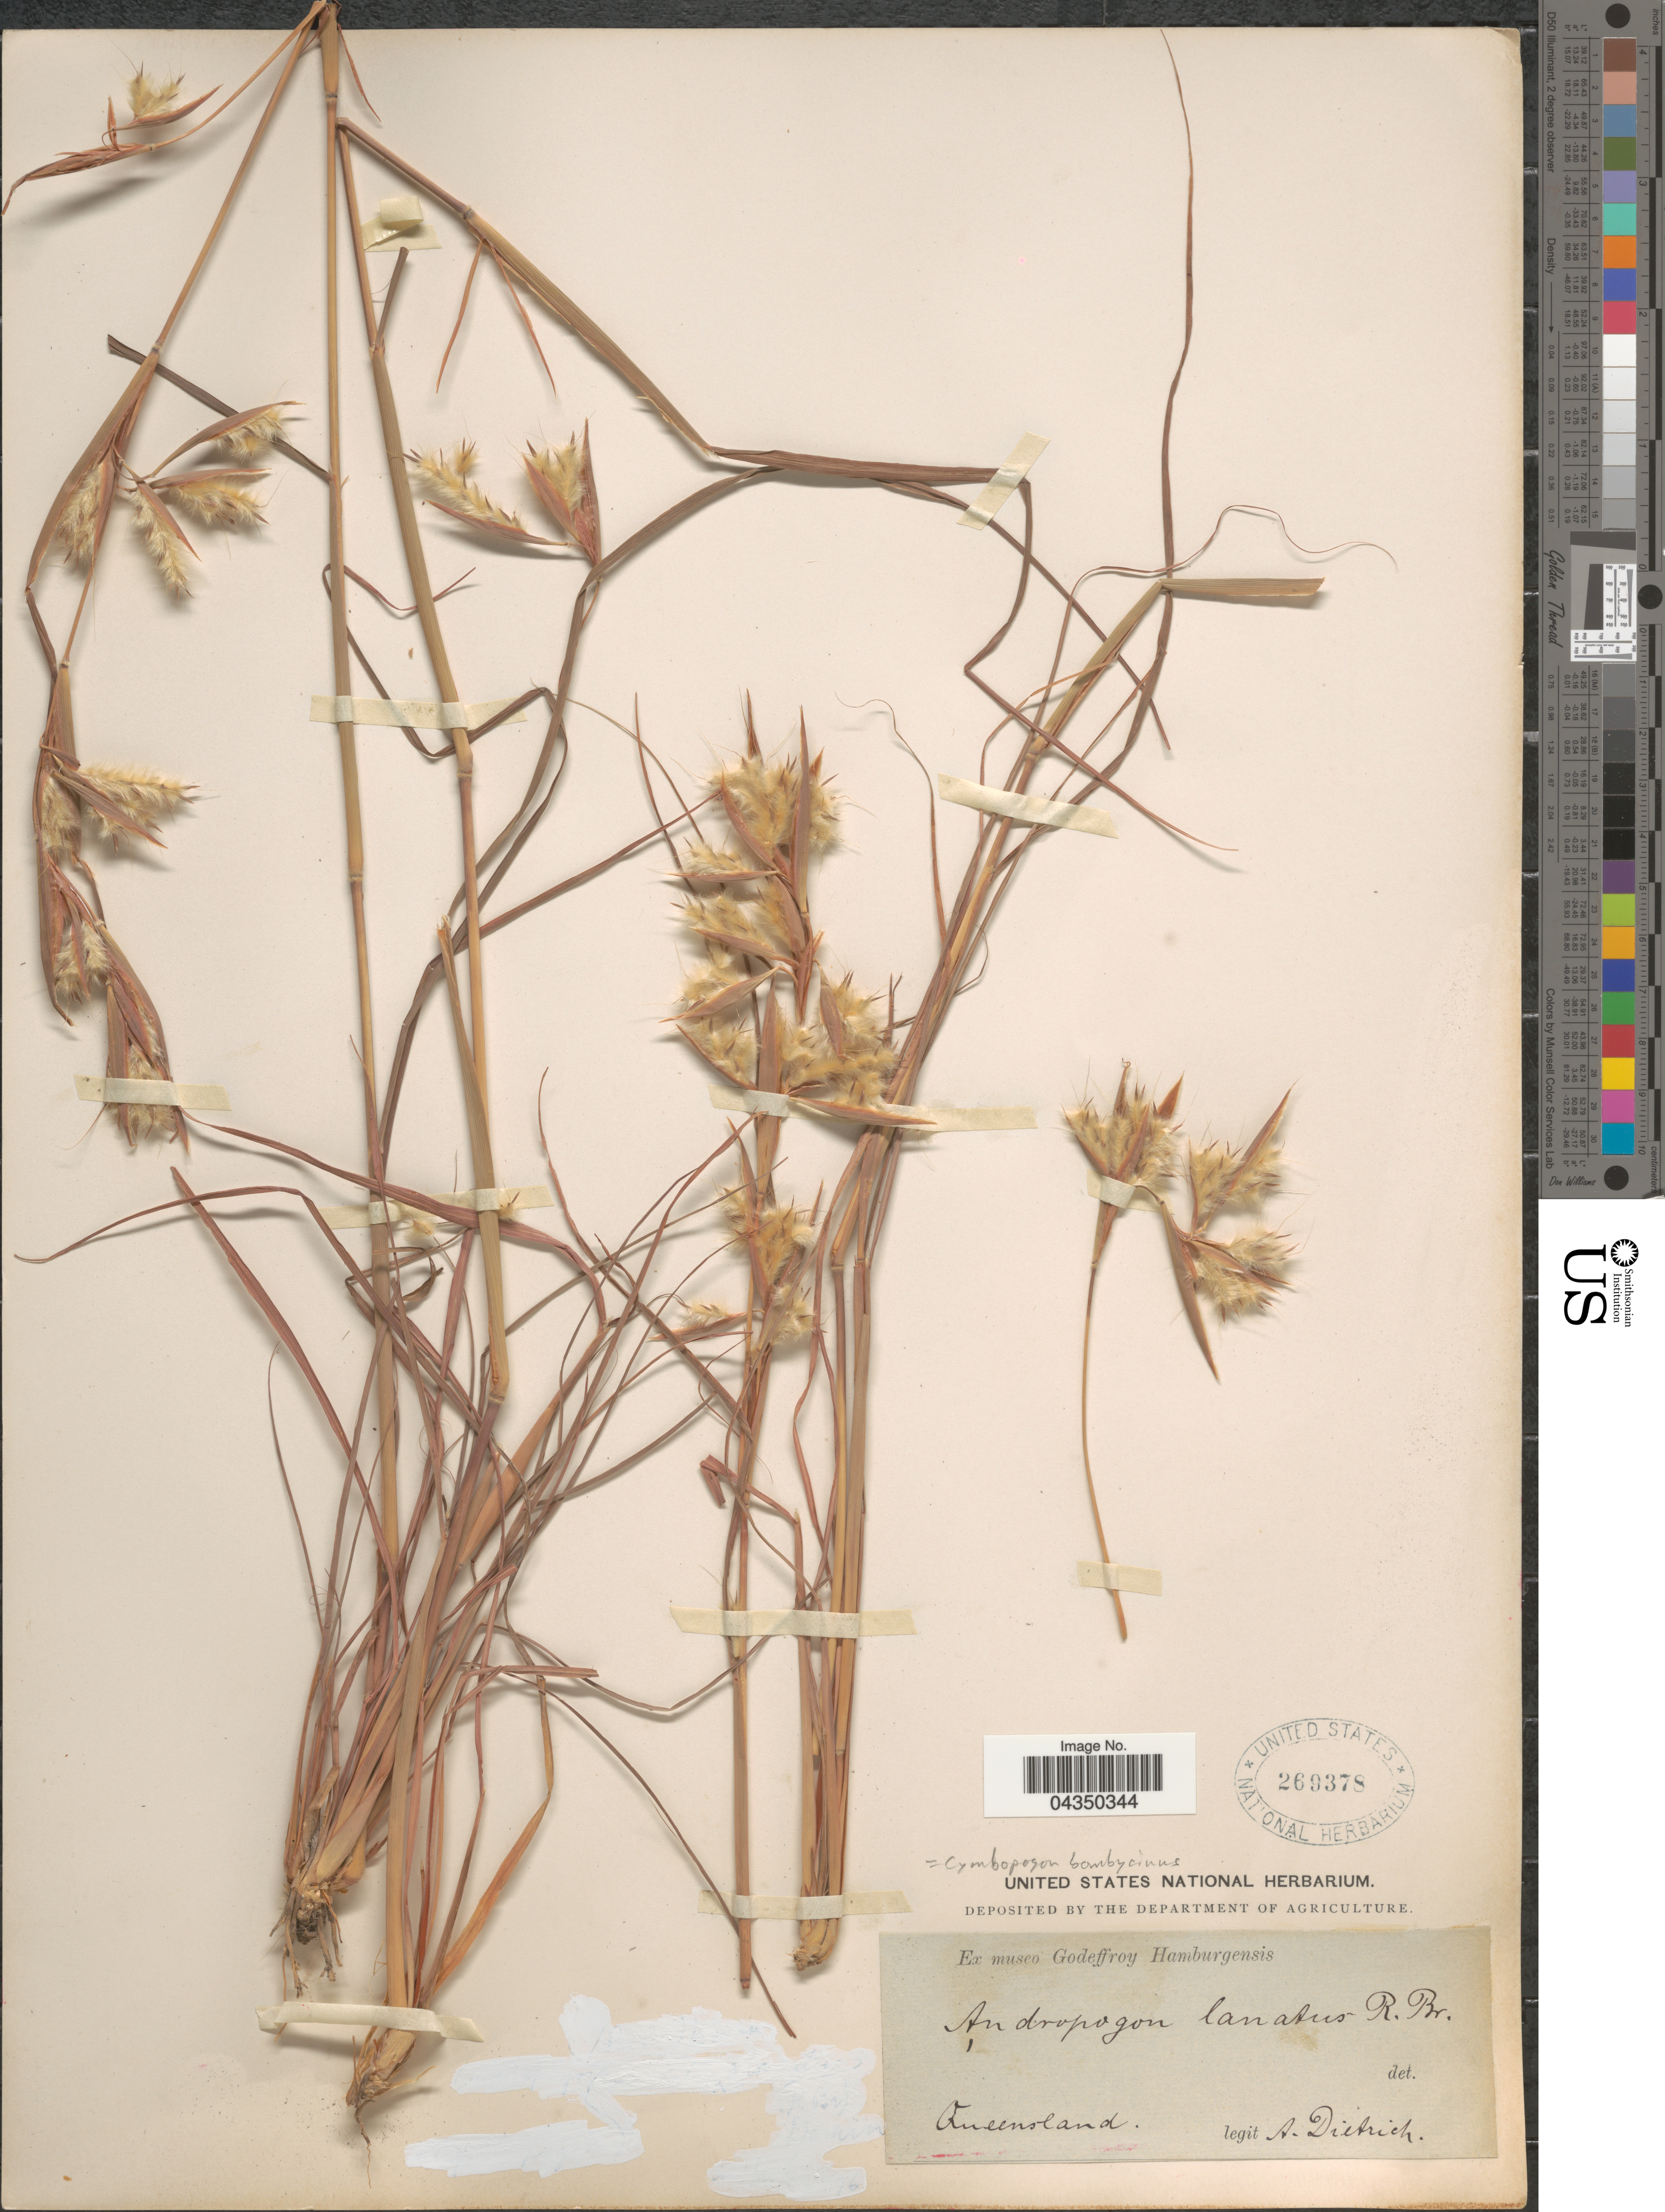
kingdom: Plantae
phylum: Tracheophyta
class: Liliopsida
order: Poales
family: Poaceae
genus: Cymbopogon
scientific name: Cymbopogon bombycinus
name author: A. Camus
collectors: A. G. Dietrich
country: Australia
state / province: Queensland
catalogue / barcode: US 269378